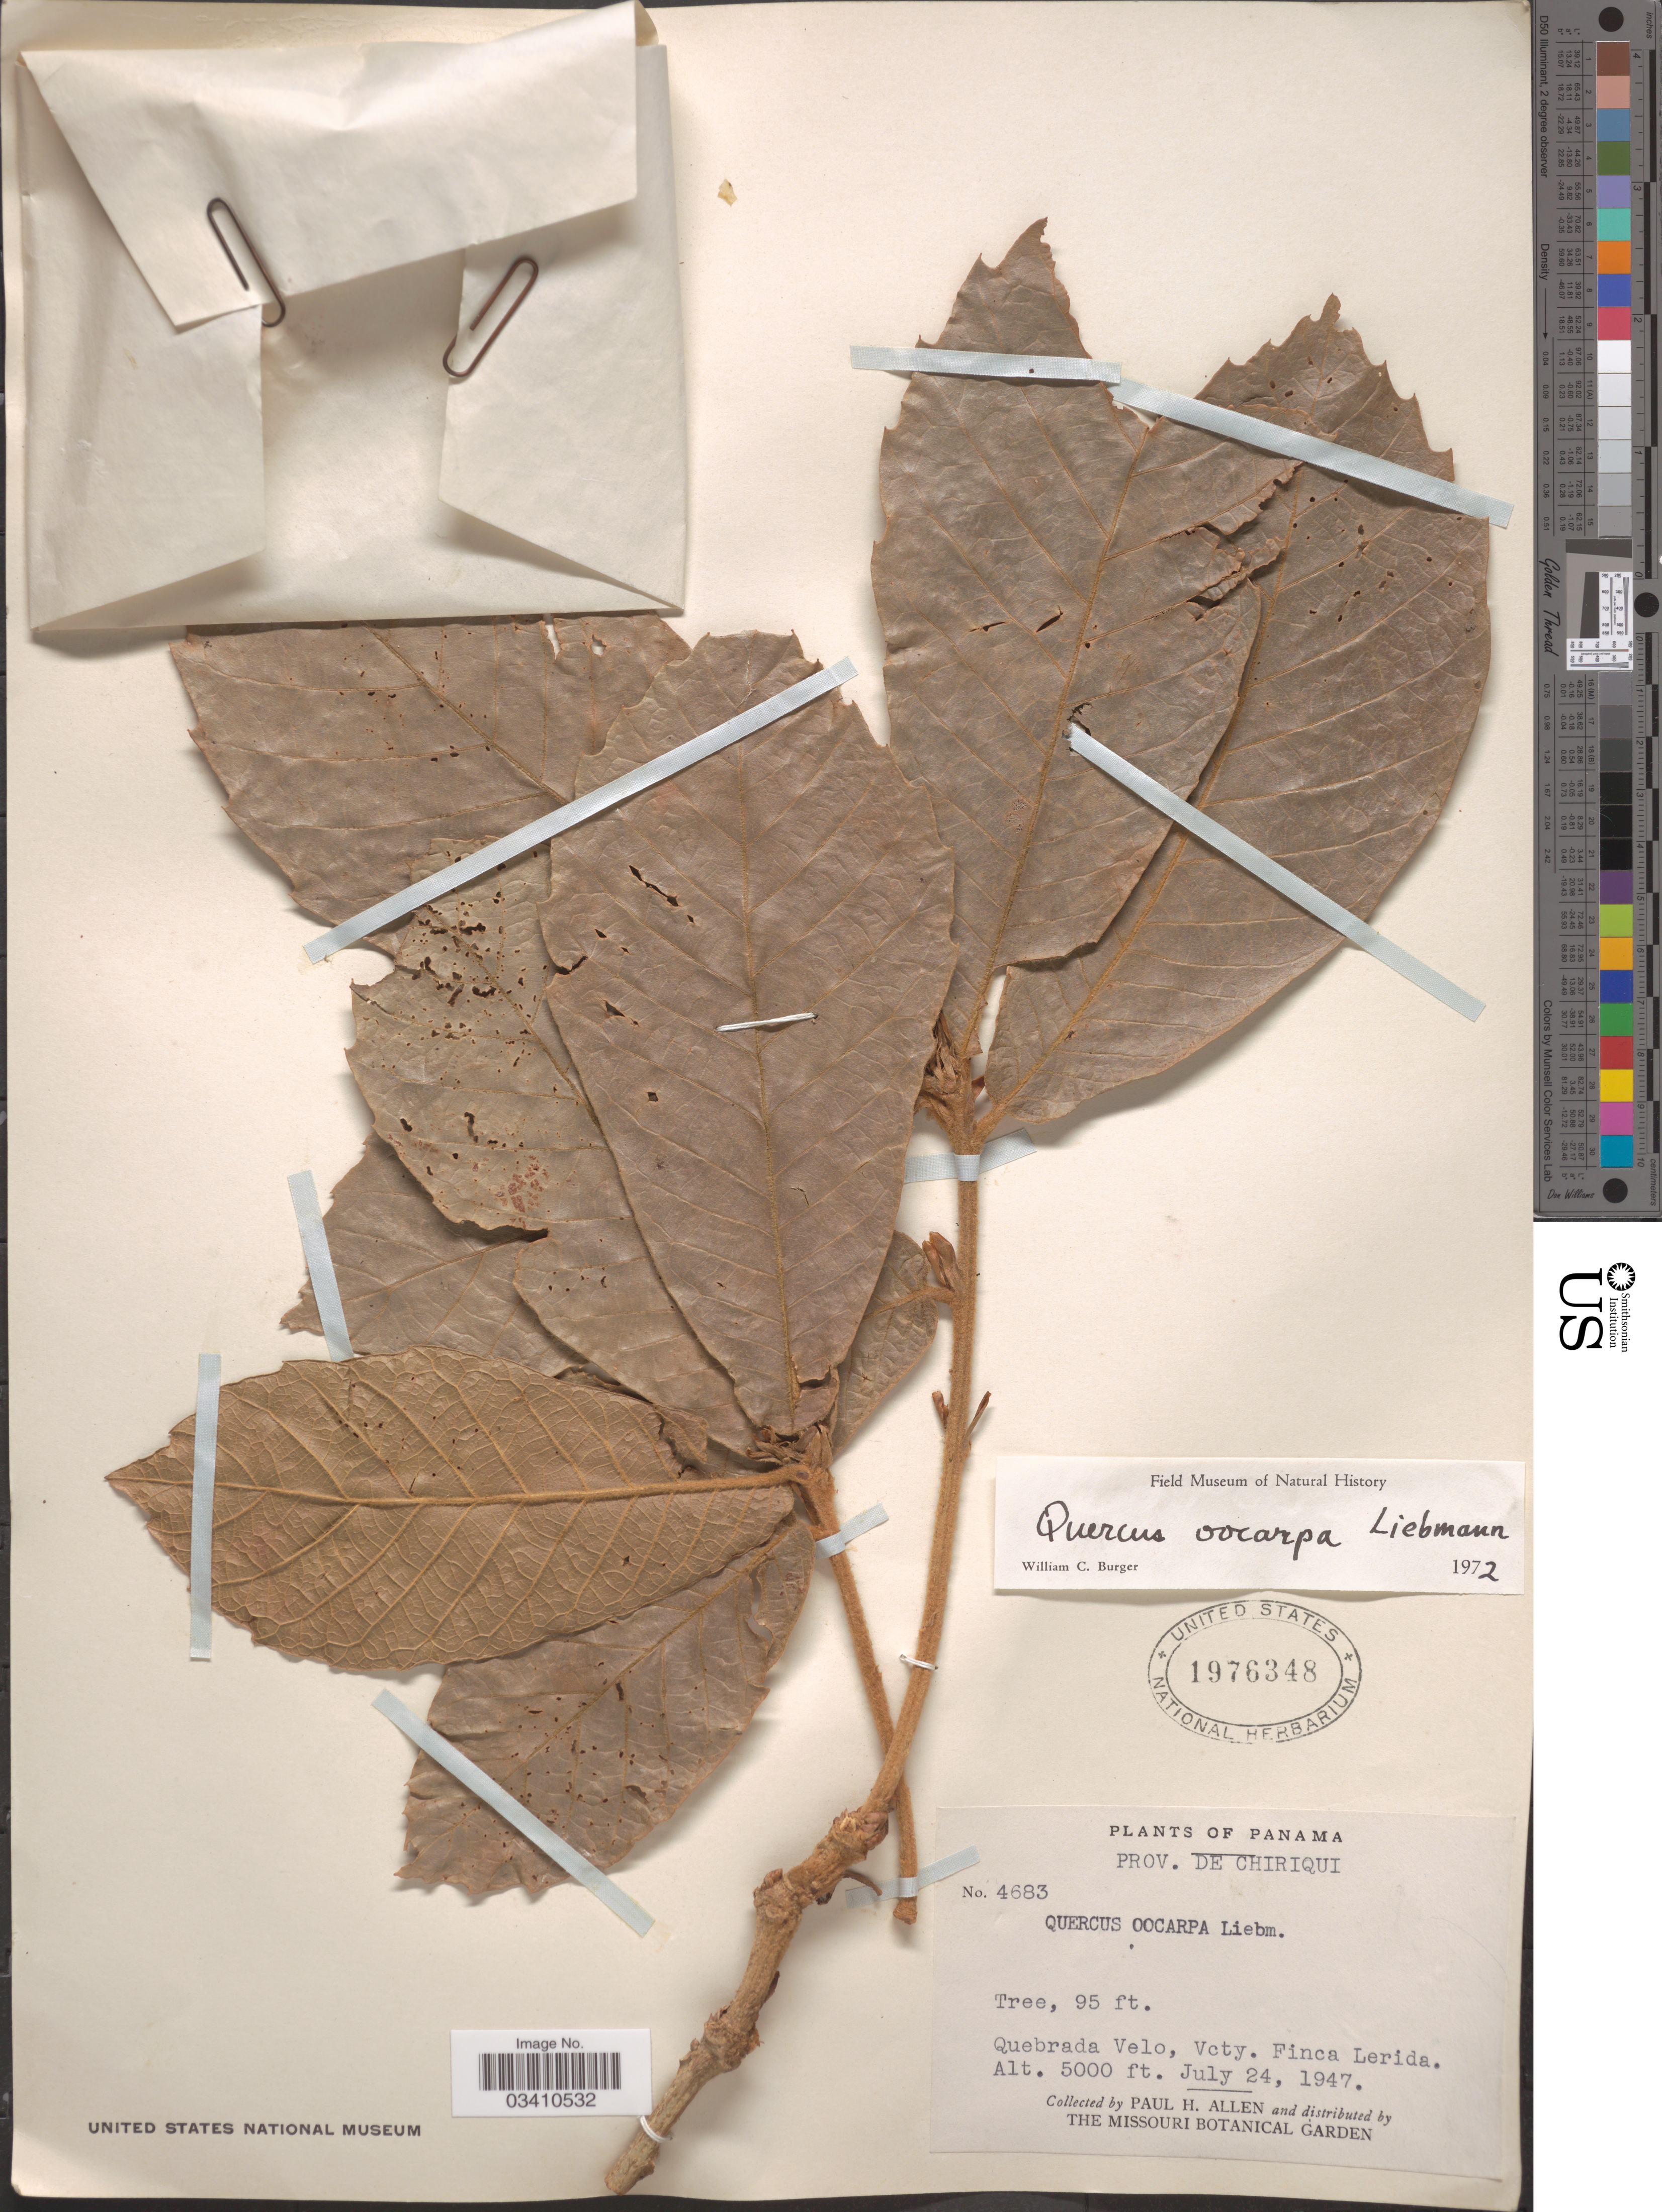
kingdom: Plantae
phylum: Tracheophyta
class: Magnoliopsida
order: Fagales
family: Fagaceae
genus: Quercus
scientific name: Quercus oocarpa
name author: Liebm.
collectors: P. H. Allen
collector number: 4683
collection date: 1947-07-24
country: Panama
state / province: Chiriqui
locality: Quebrada Velo, Vcty. Finca Lerida.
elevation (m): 1524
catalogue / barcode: US 1976348